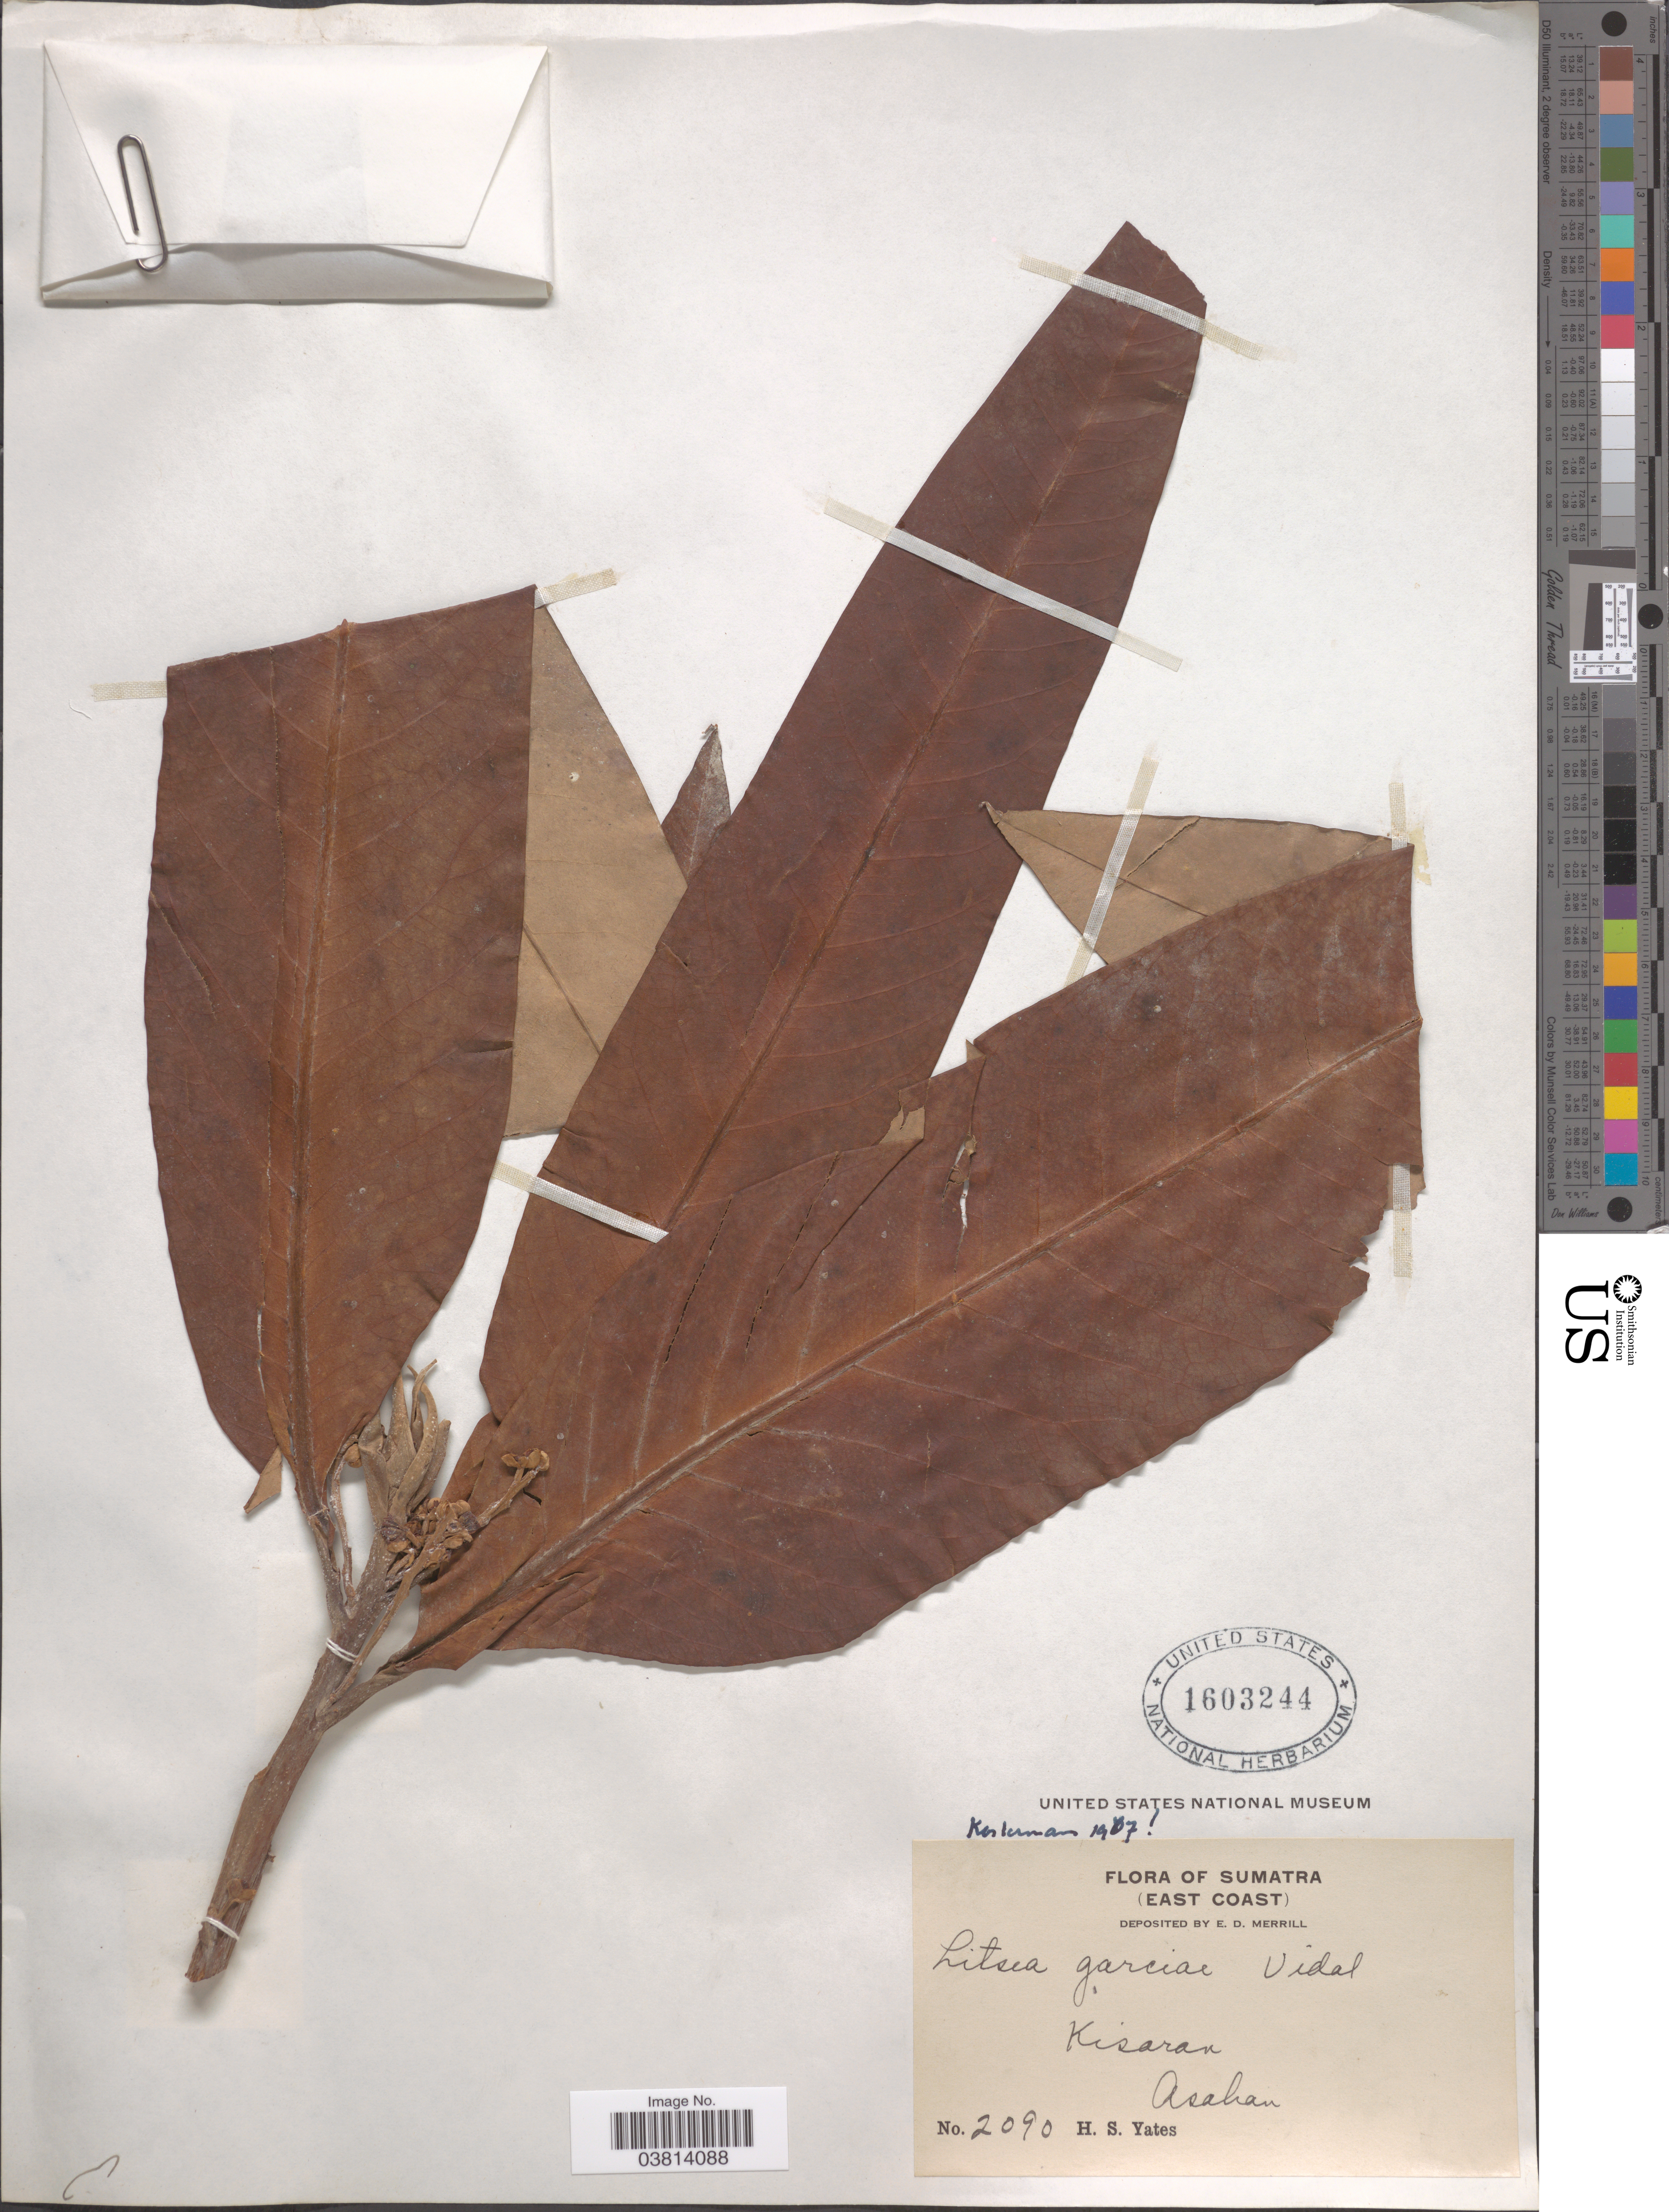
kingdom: Plantae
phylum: Tracheophyta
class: Magnoliopsida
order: Laurales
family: Lauraceae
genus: Litsea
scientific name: Litsea garciae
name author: S. Vidal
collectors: H. S. Yates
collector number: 2090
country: Indonesia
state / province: Sumatra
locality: (East Coast), Kisaran, Asahan.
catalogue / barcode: US 1603244